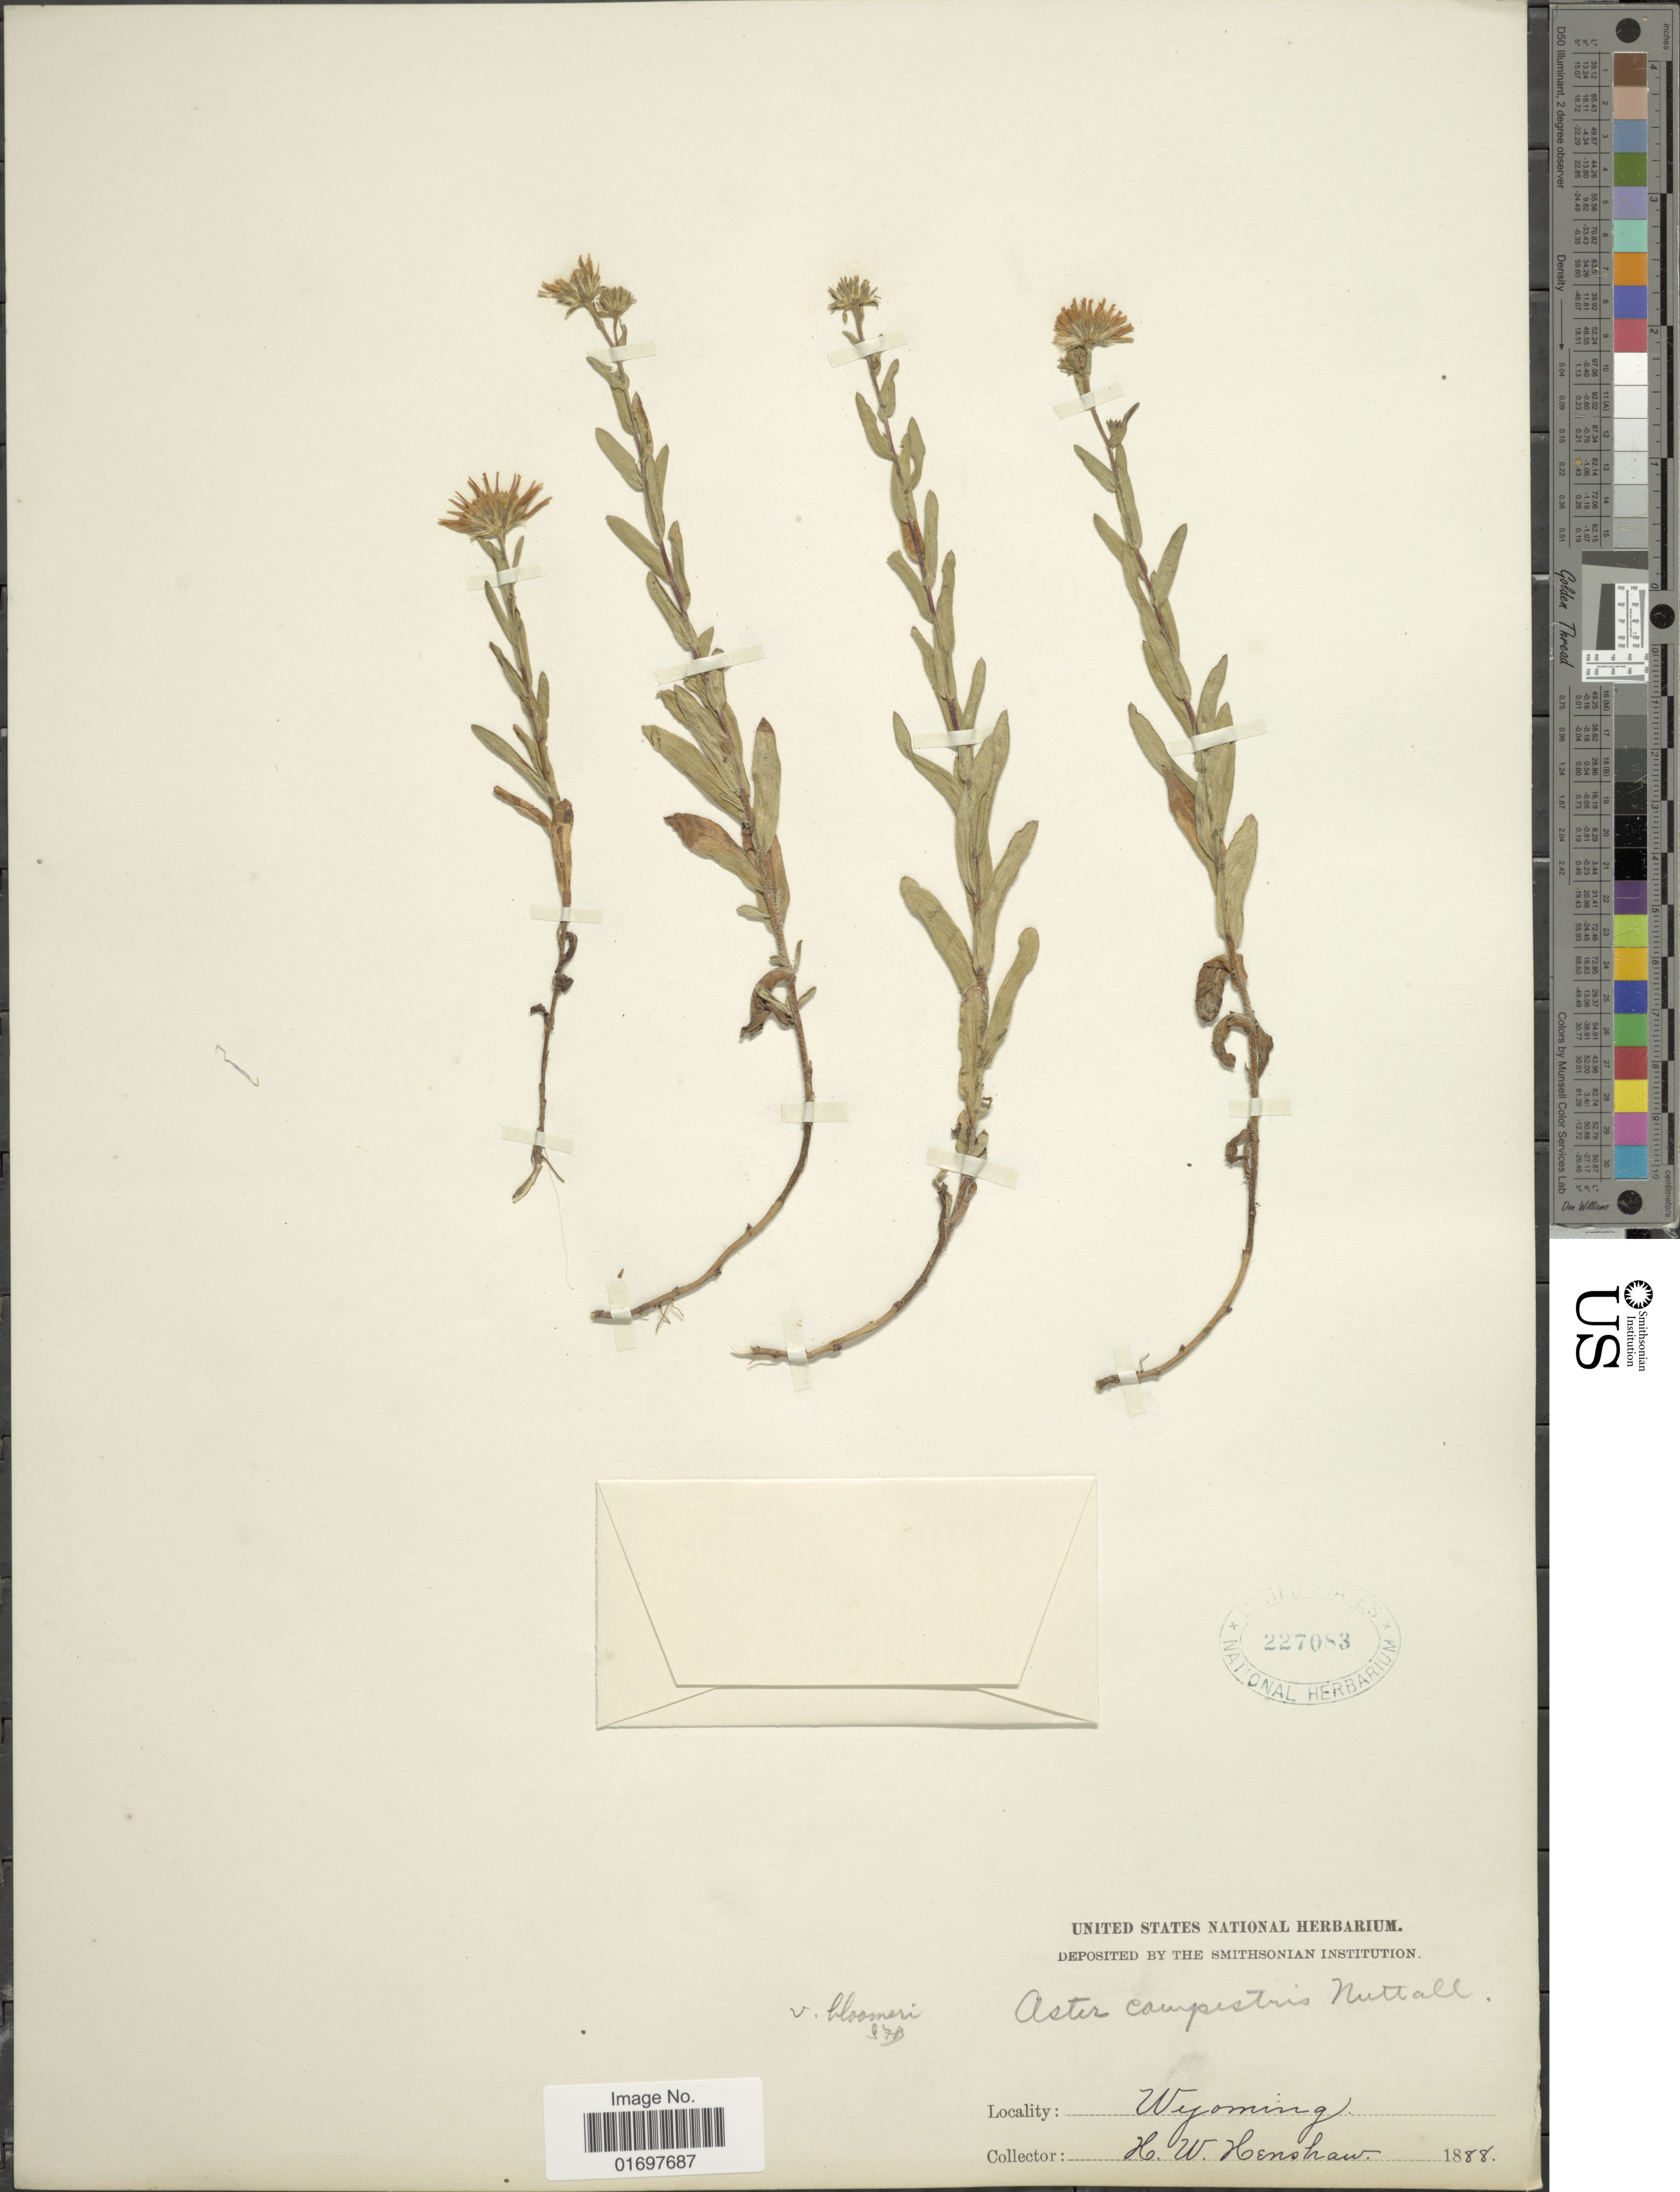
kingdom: Plantae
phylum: Tracheophyta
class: Magnoliopsida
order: Asterales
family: Asteraceae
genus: Symphyotrichum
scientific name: Symphyotrichum campestre var. bloomeri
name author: (A. Gray) G.L. Nesom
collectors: H. Henshaw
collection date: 1888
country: United States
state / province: Wyoming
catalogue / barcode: US 227083